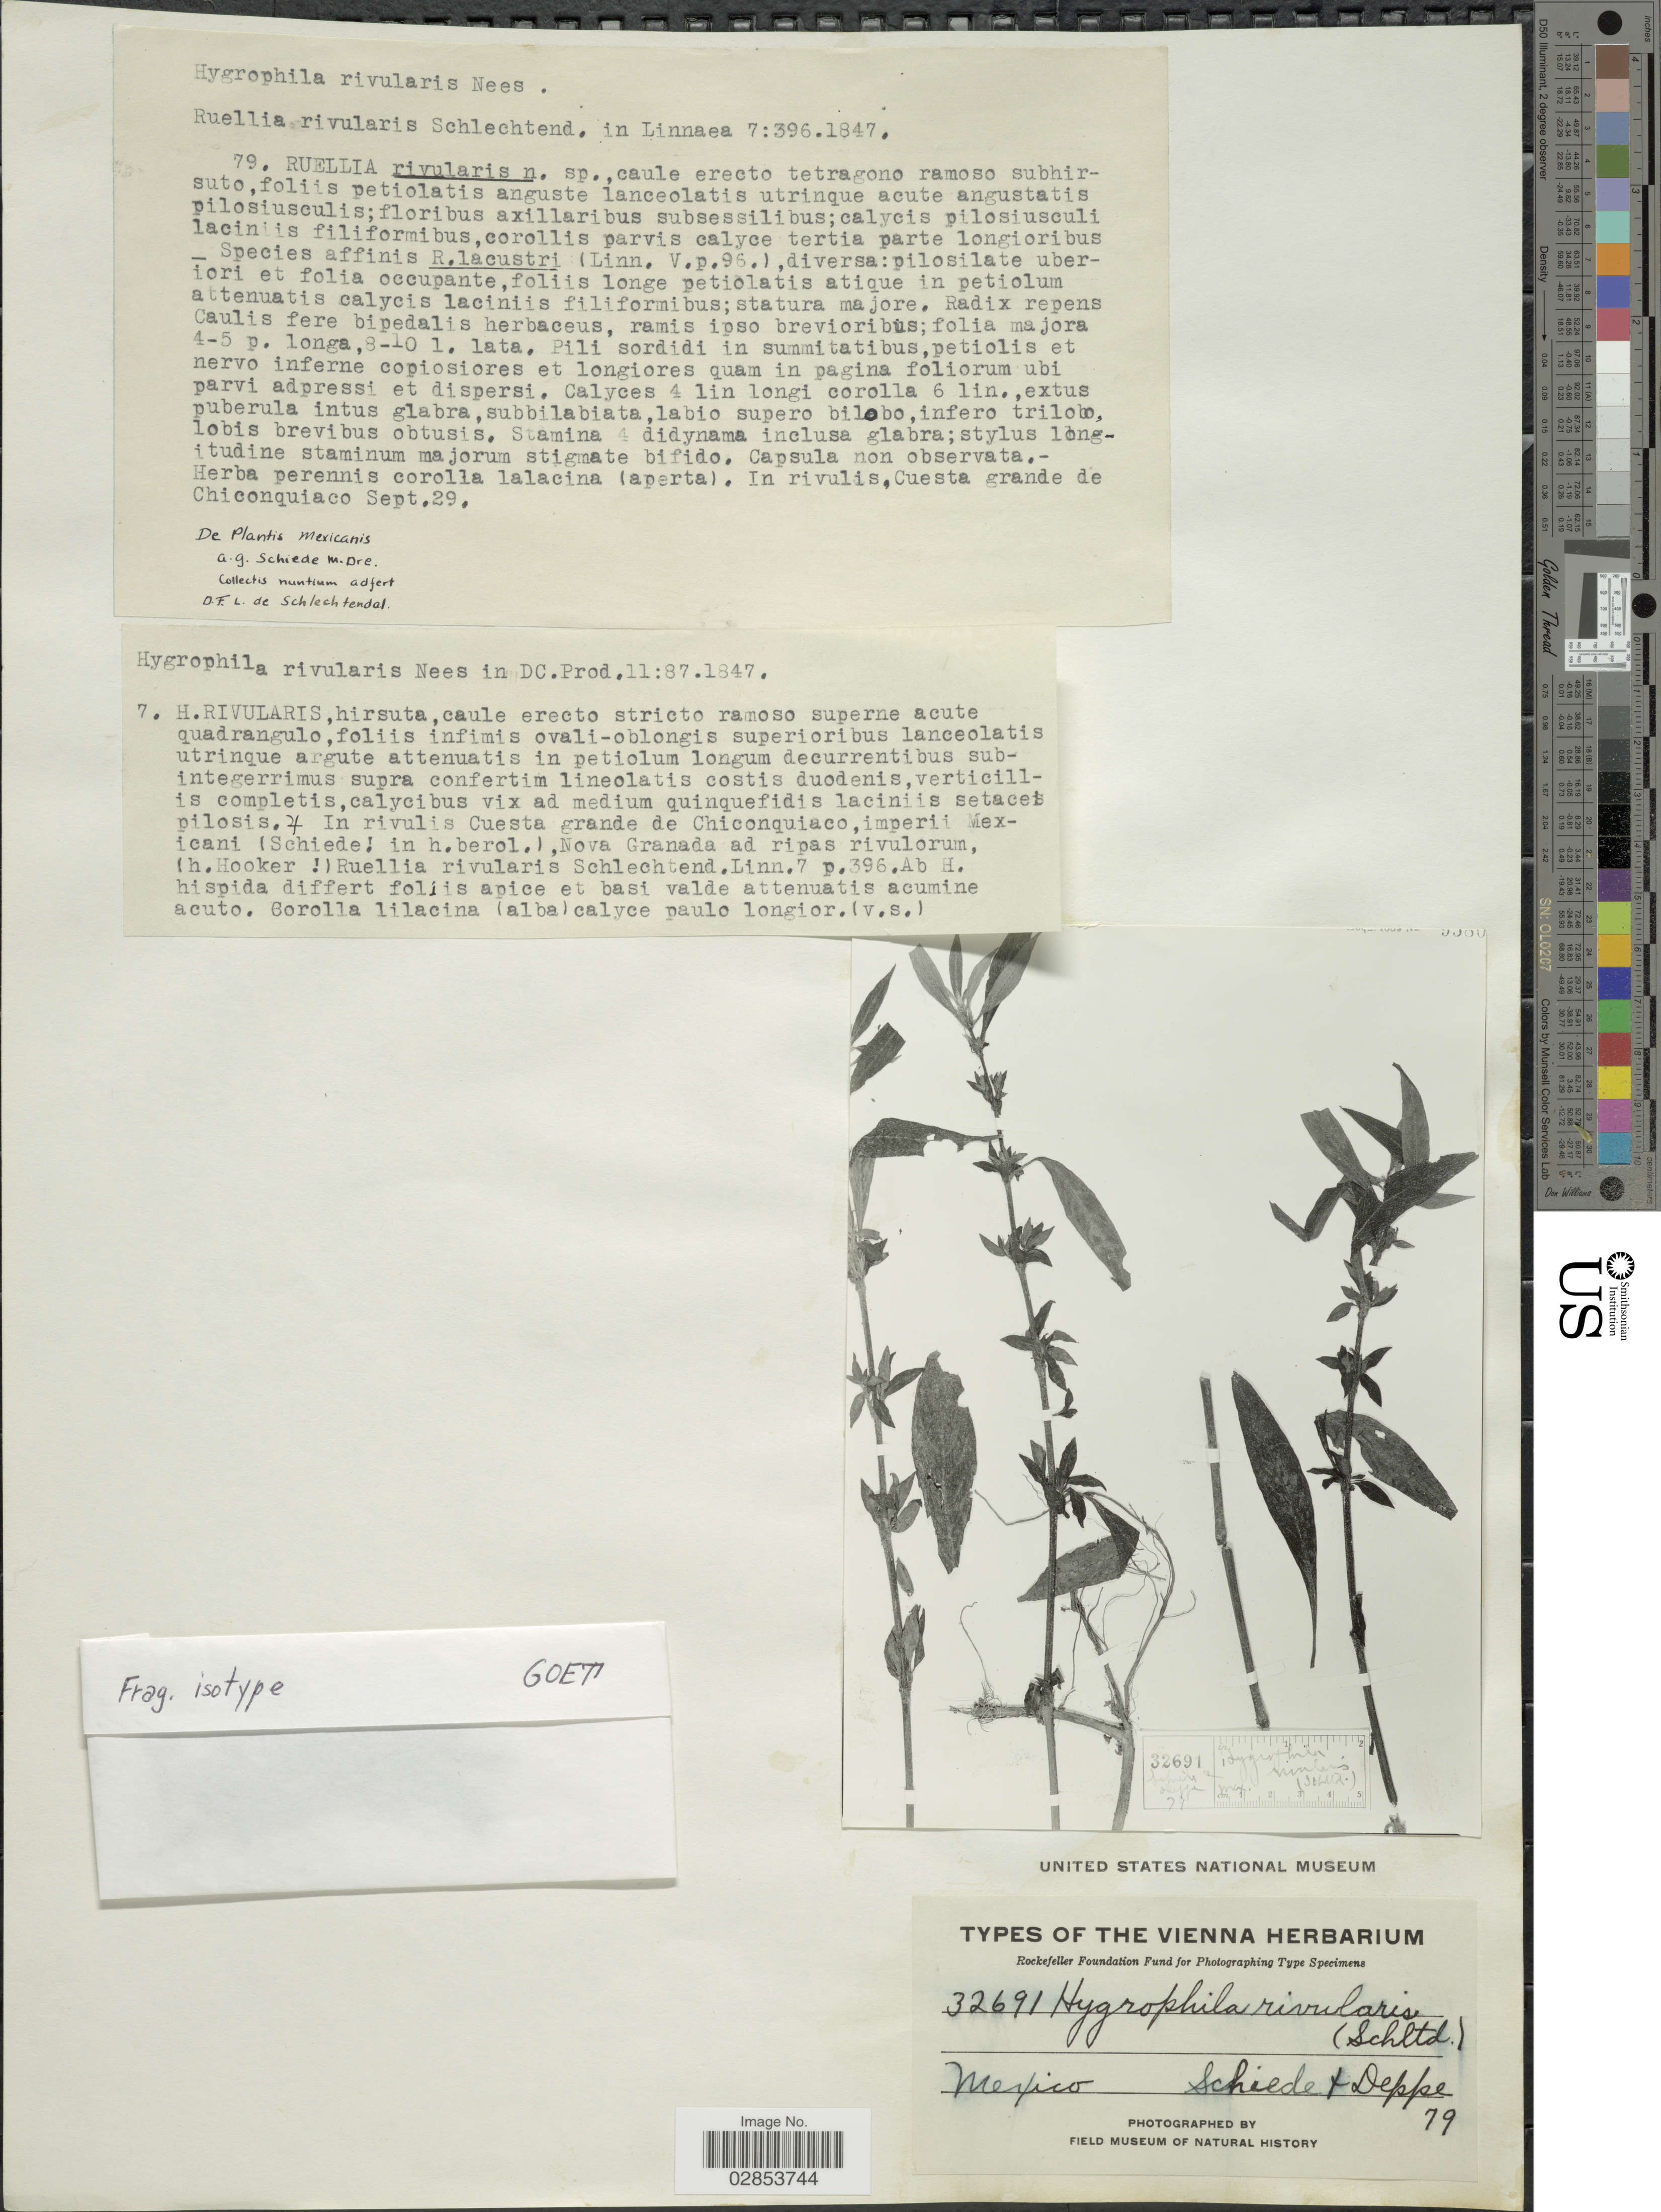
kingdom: Plantae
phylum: Tracheophyta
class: Magnoliopsida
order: Lamiales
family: Acanthaceae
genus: Hygrophila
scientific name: Hygrophila costata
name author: Nees & T. Nees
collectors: Schiede, -- & Deppe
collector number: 32691/79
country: Mexico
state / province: Veracruz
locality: In rivulis, Cuesta grande de Chiconquiaco.